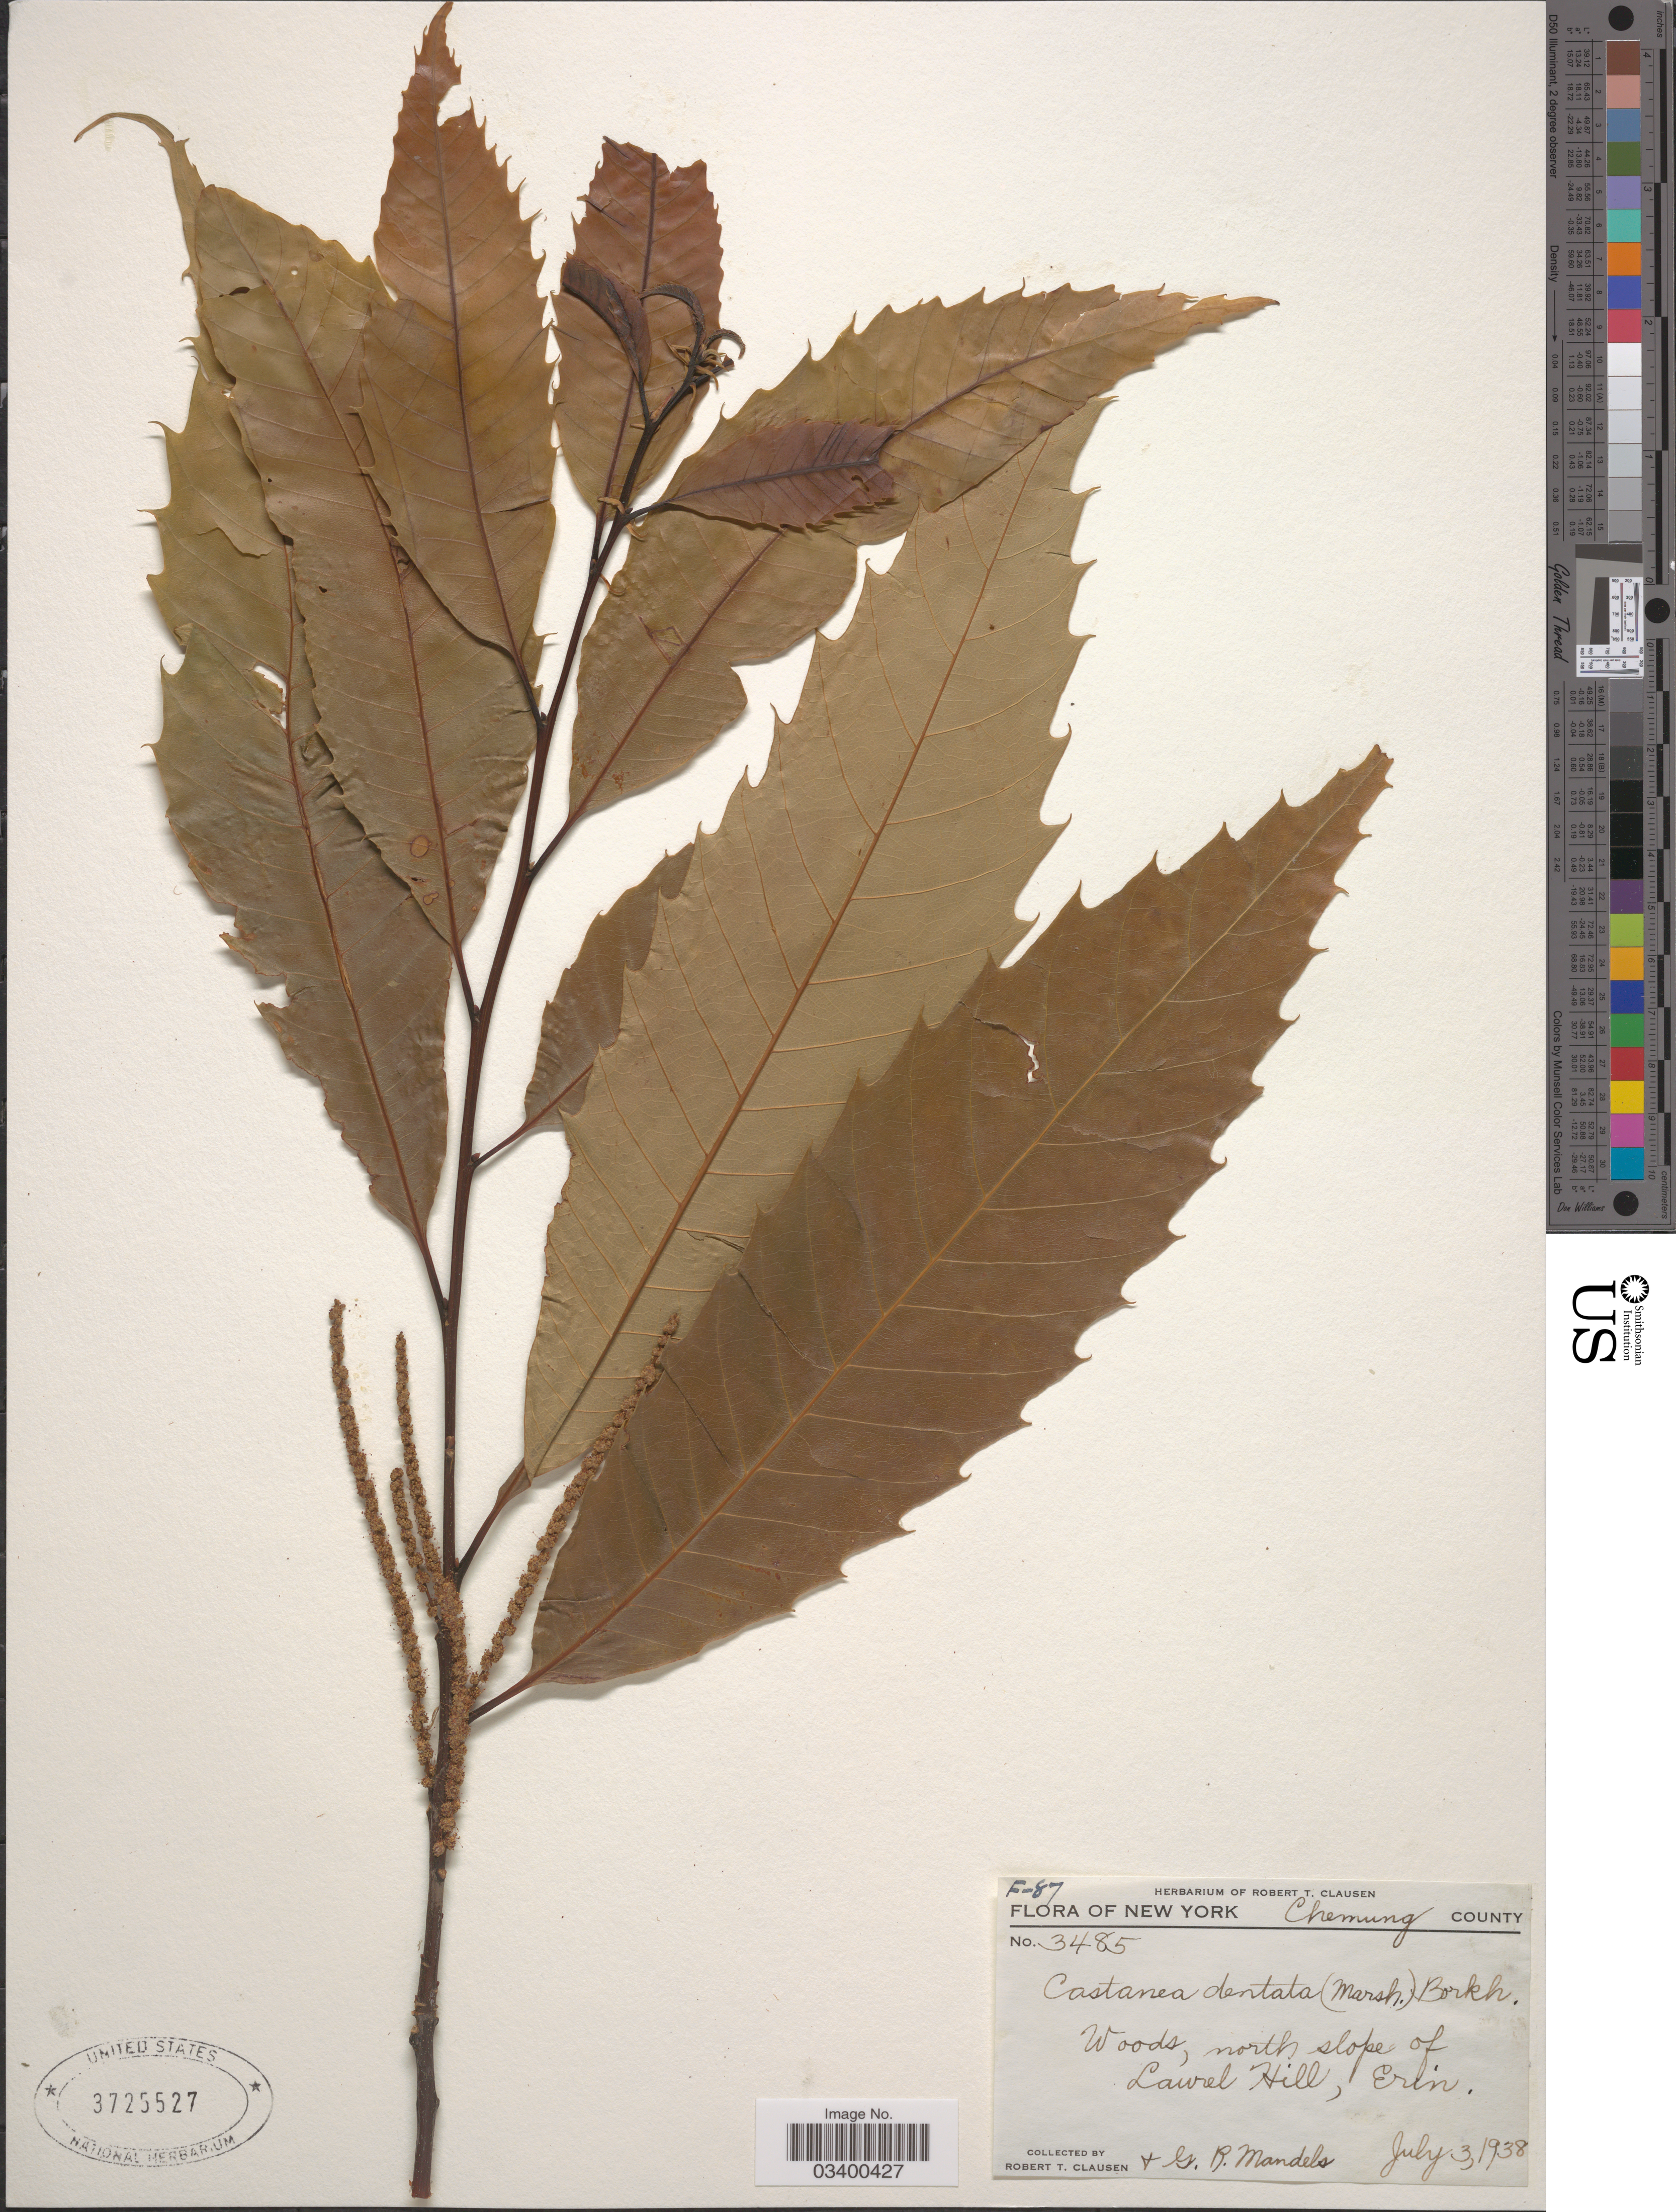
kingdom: Plantae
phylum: Tracheophyta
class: Magnoliopsida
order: Fagales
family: Fagaceae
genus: Castanea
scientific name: Castanea dentata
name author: (Marshall) Borkh.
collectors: R. T. Clausen & G. Mandels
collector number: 3485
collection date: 1938-07-03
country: United States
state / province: New York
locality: Chemung County. Woods, north slope of Lawrel Hill, Erin.